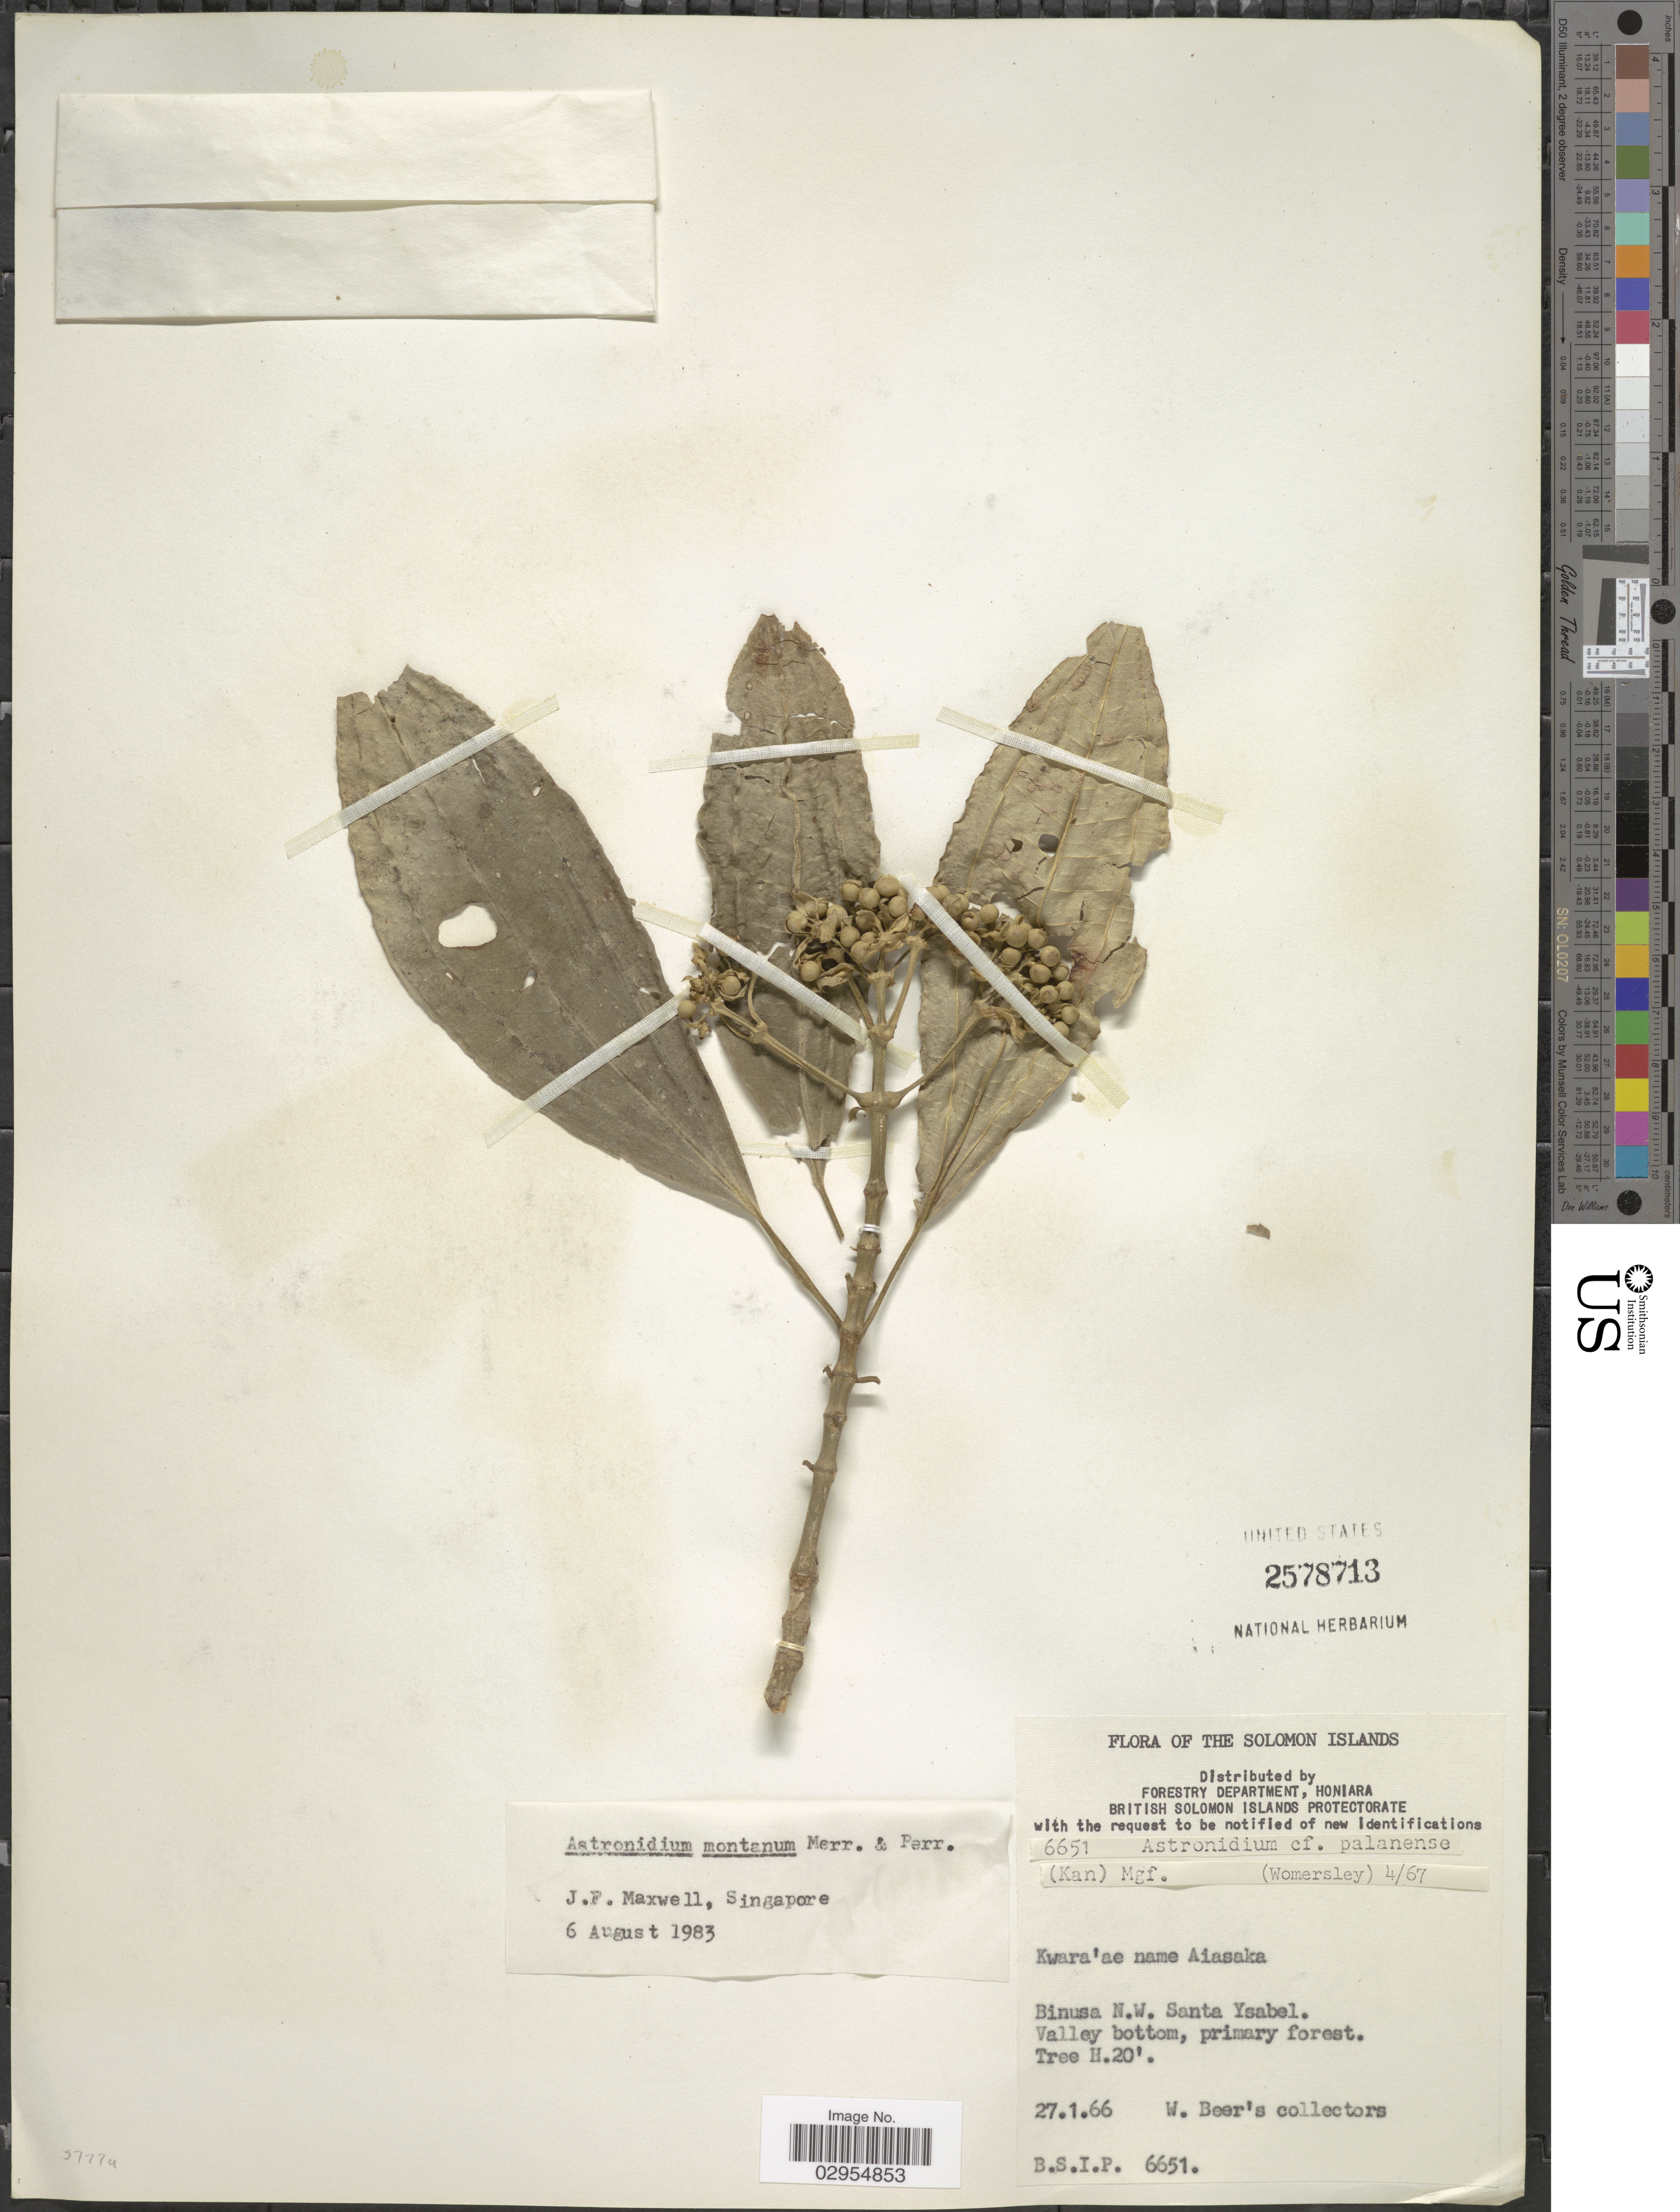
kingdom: Plantae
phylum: Tracheophyta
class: Magnoliopsida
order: Myrtales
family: Melastomataceae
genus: Astronidium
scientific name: Astronidium montanum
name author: Merr. & L.M. Perry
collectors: W. Beer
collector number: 6651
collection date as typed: Transcribed d/m/y: 27/1/66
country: Solomon Islands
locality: Binusa N.W. Santa Ysabel.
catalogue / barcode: US 2578713